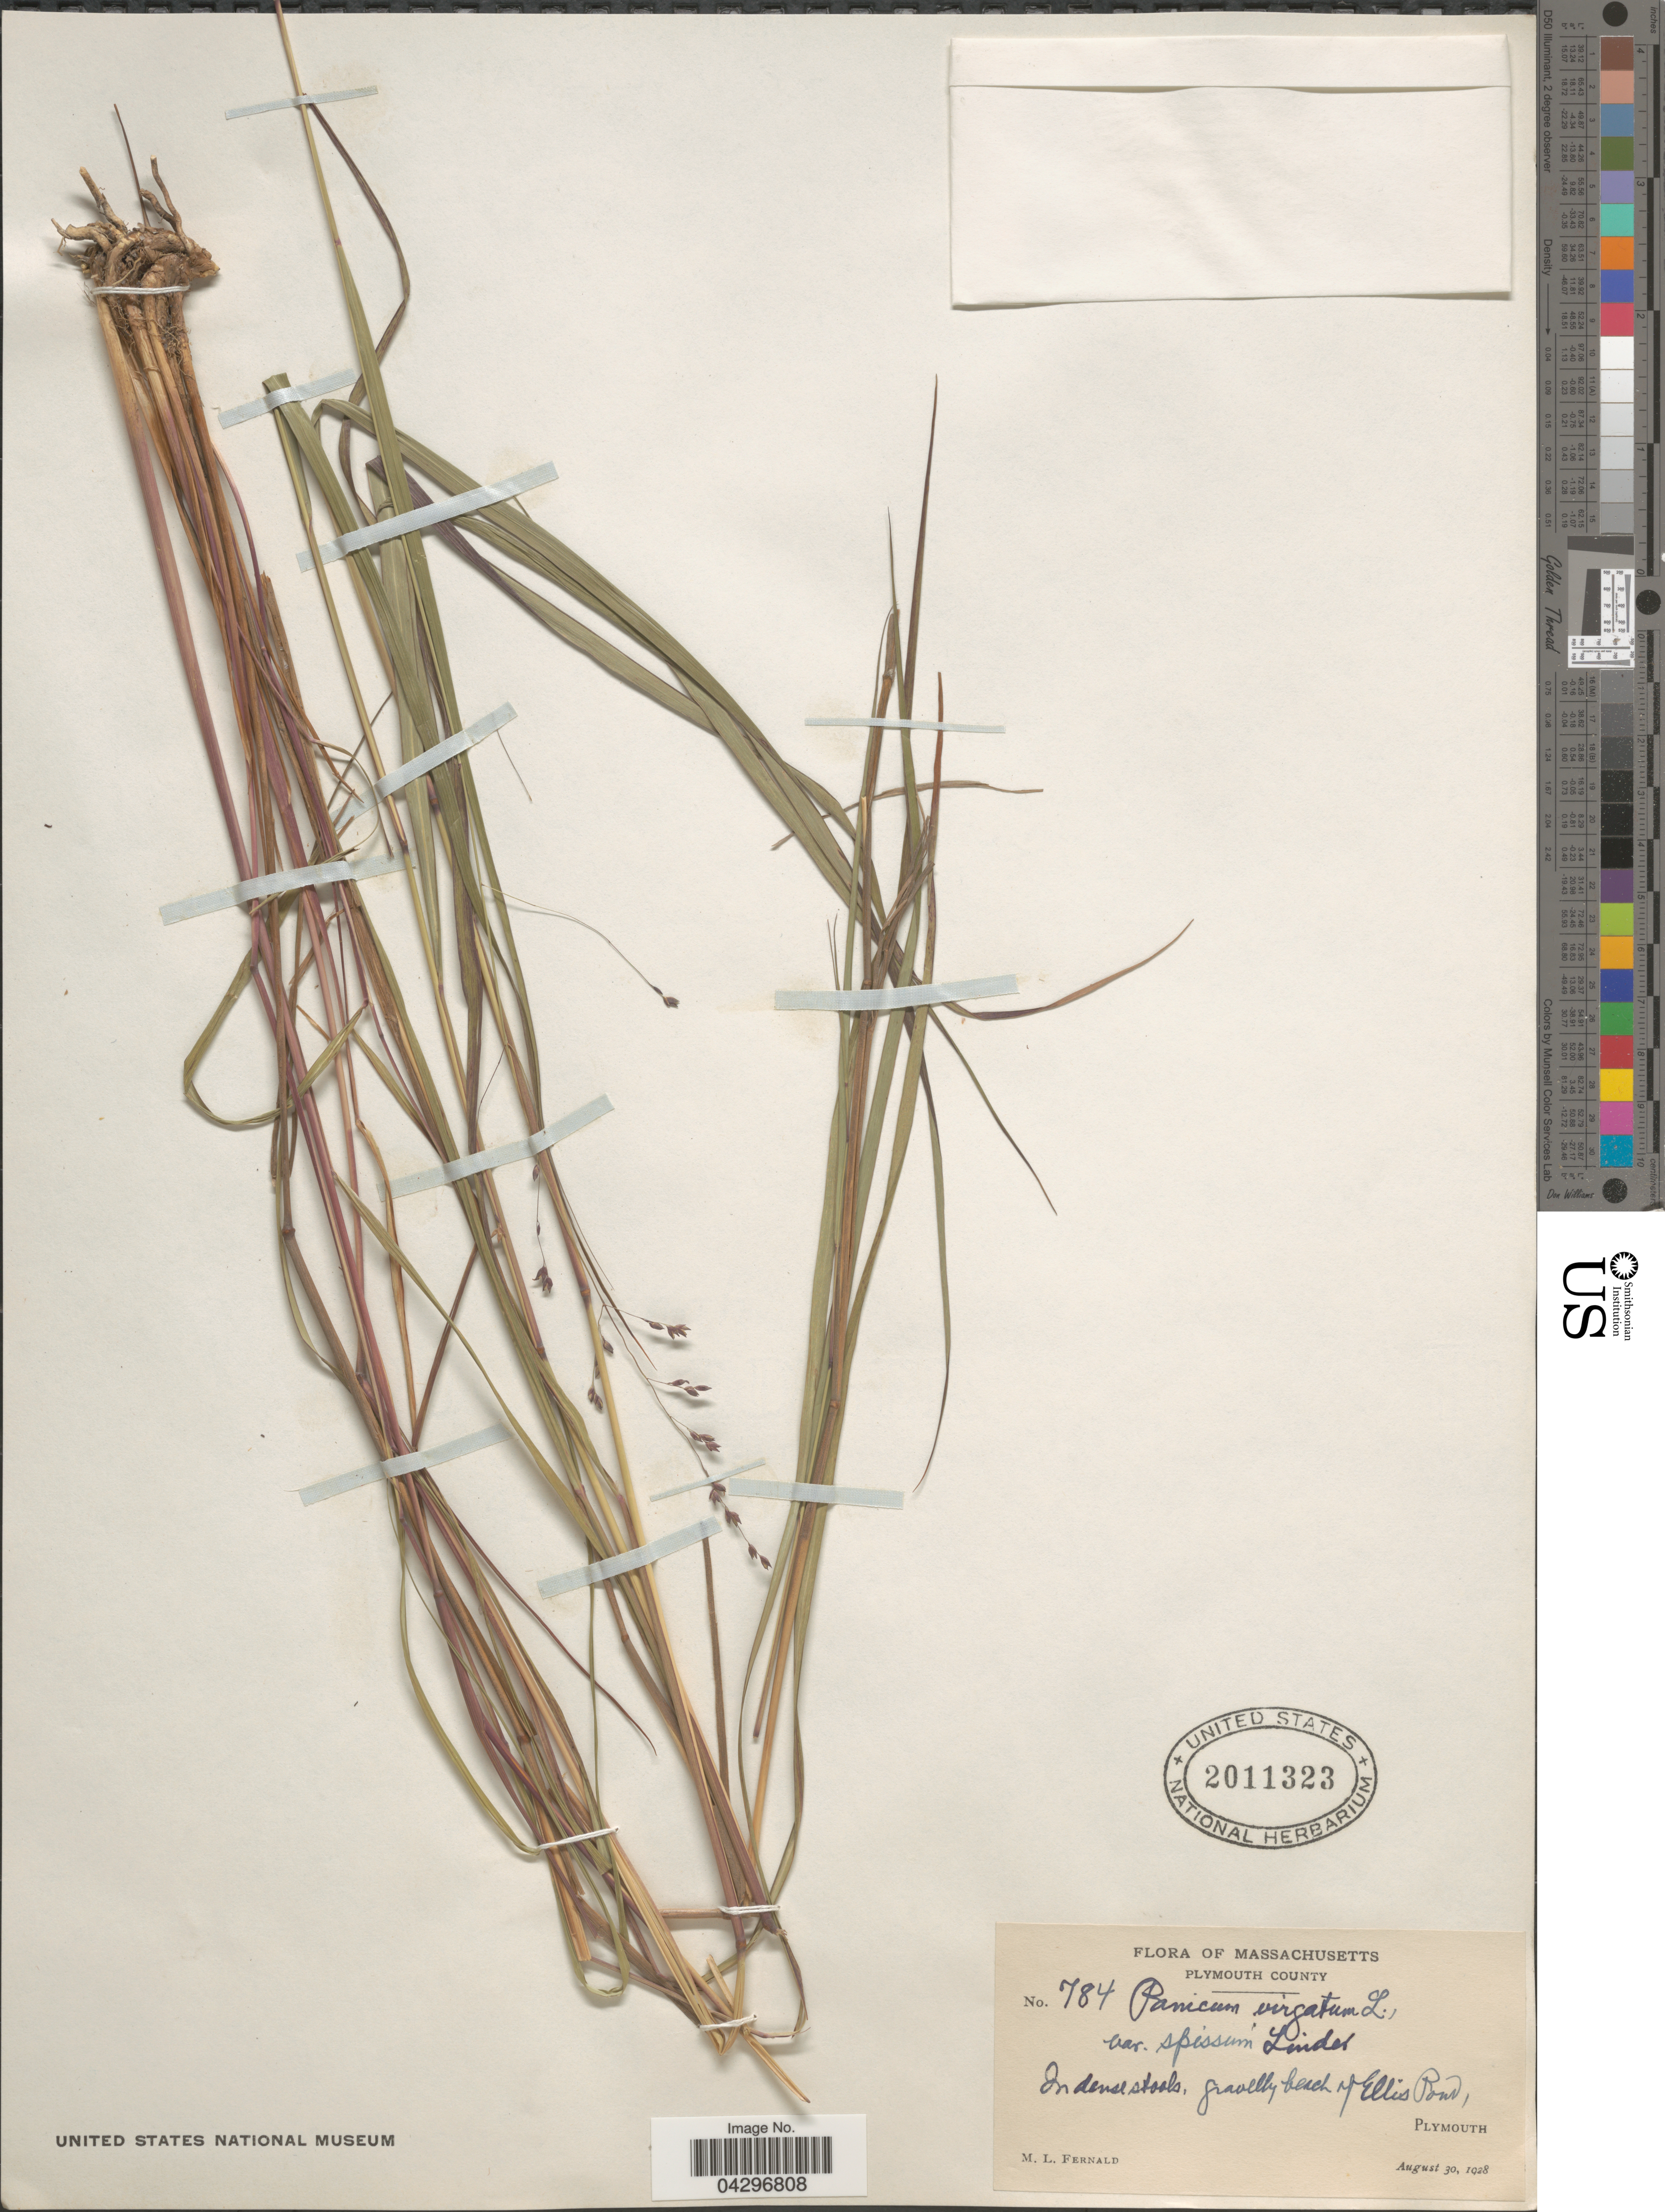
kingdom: Plantae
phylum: Tracheophyta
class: Liliopsida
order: Poales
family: Poaceae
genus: Panicum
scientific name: Panicum virgatum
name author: L.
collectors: M. L. Fernald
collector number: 784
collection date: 1928-08-30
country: United States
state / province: Massachusetts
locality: Plymouth County. In dense stools, gravelly beach of Ellis Pond, Plymouth.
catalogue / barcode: US 2011323